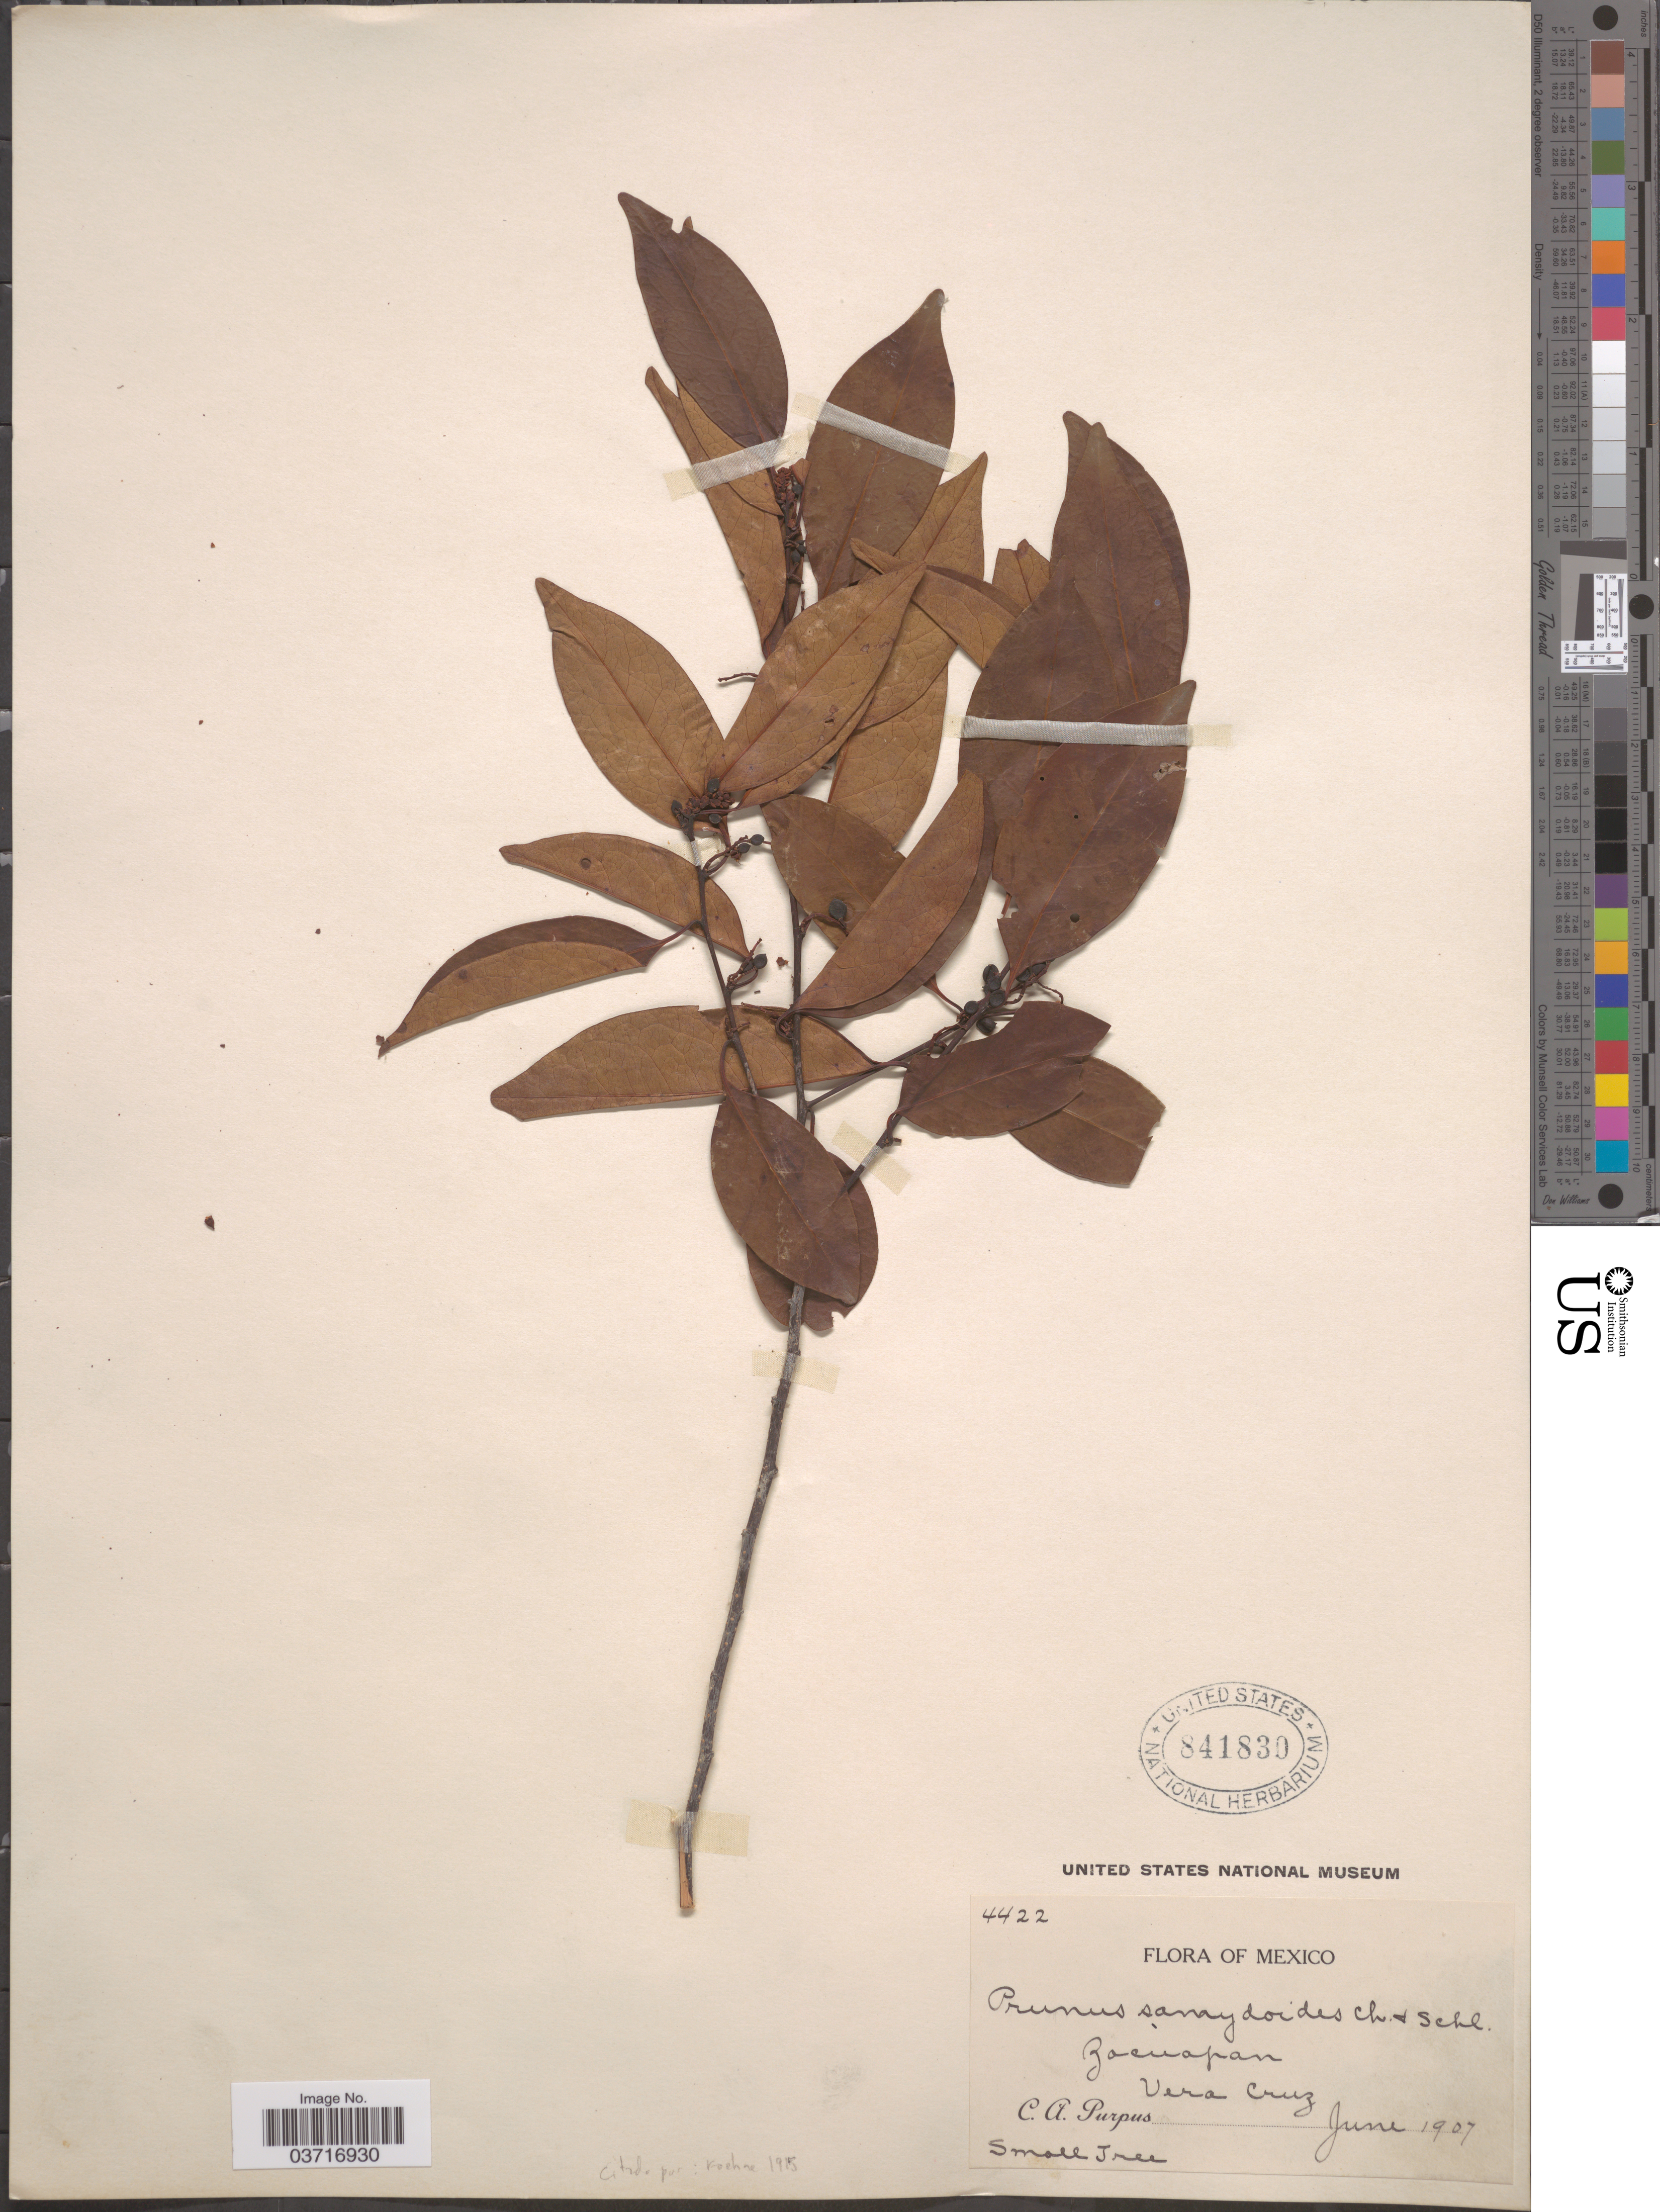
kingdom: Plantae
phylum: Tracheophyta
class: Magnoliopsida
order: Rosales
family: Rosaceae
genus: Prunus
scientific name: Prunus samydoides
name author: Schltdl.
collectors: C. A. Purpus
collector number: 4422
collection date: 1907-06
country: Mexico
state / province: Veracruz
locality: Zacuapan. Vera Cruz.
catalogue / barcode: US 841830